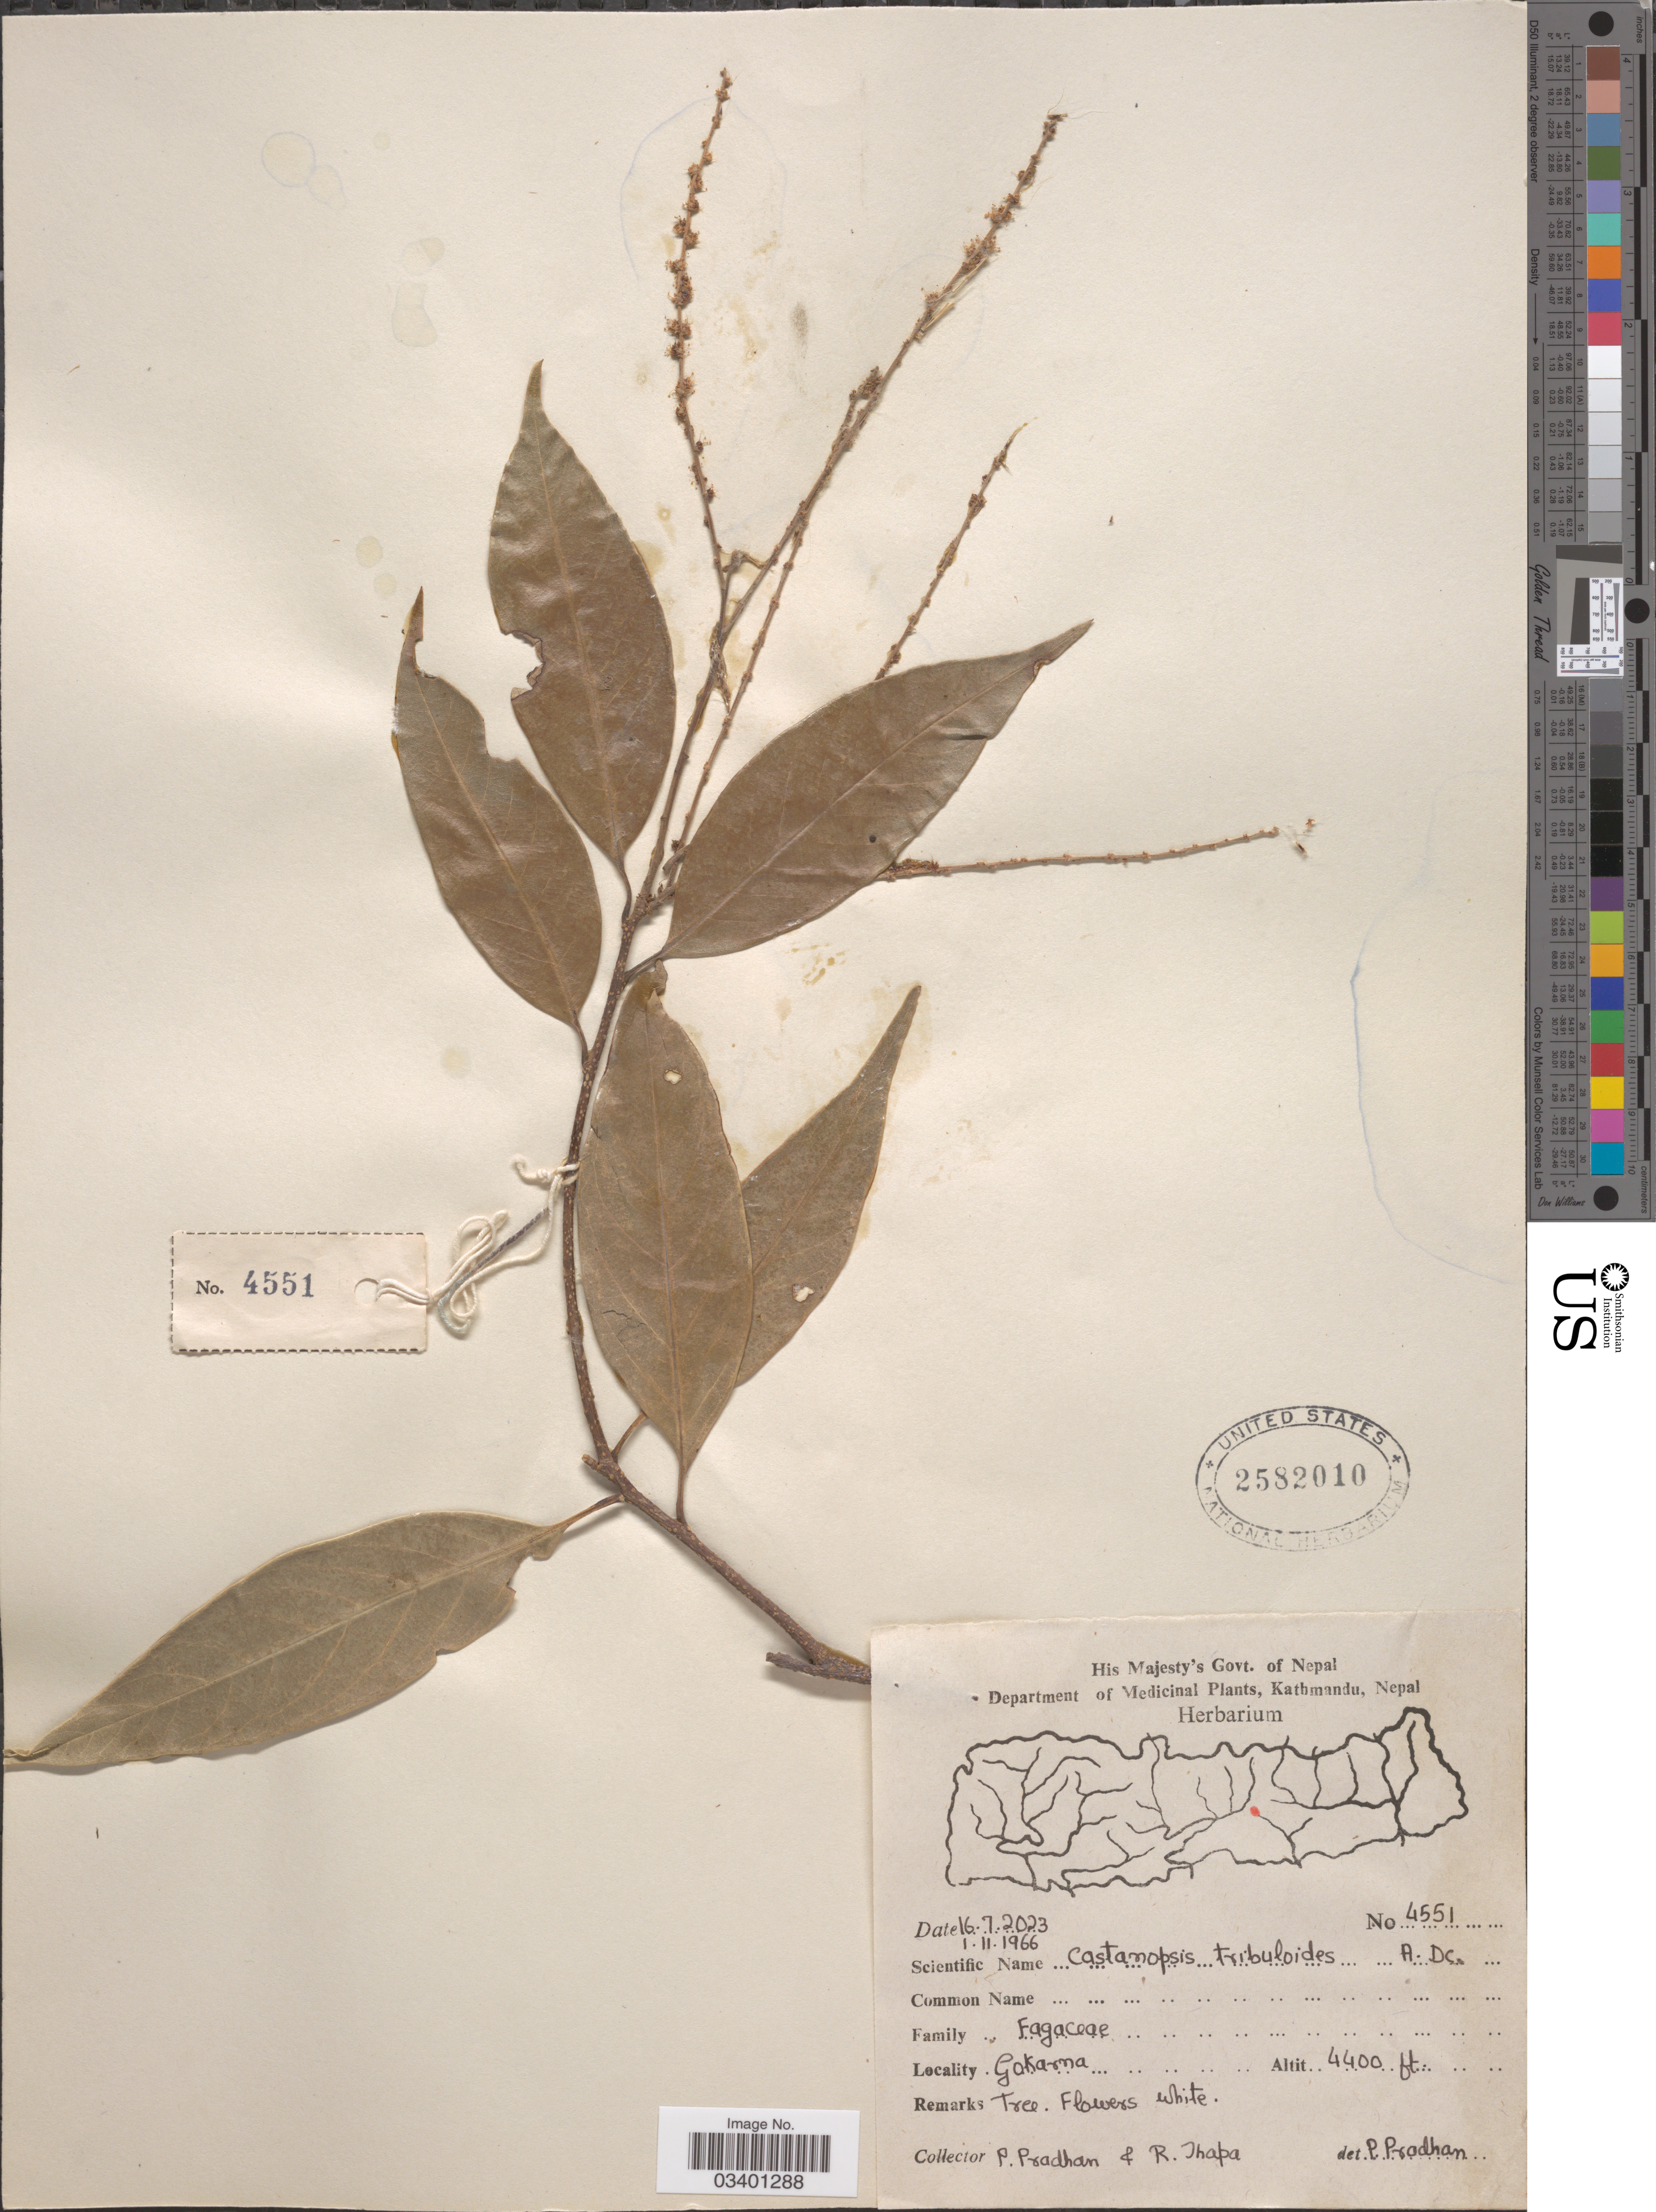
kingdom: Plantae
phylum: Tracheophyta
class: Magnoliopsida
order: Fagales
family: Fagaceae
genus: Castanopsis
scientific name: Castanopsis tribuloides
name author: (Sm.) A. DC.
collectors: P. Pradhan & R. Thapa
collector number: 4551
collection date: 1966-11-01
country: Nepal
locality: Gokarna.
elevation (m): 1341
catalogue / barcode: US 2582010